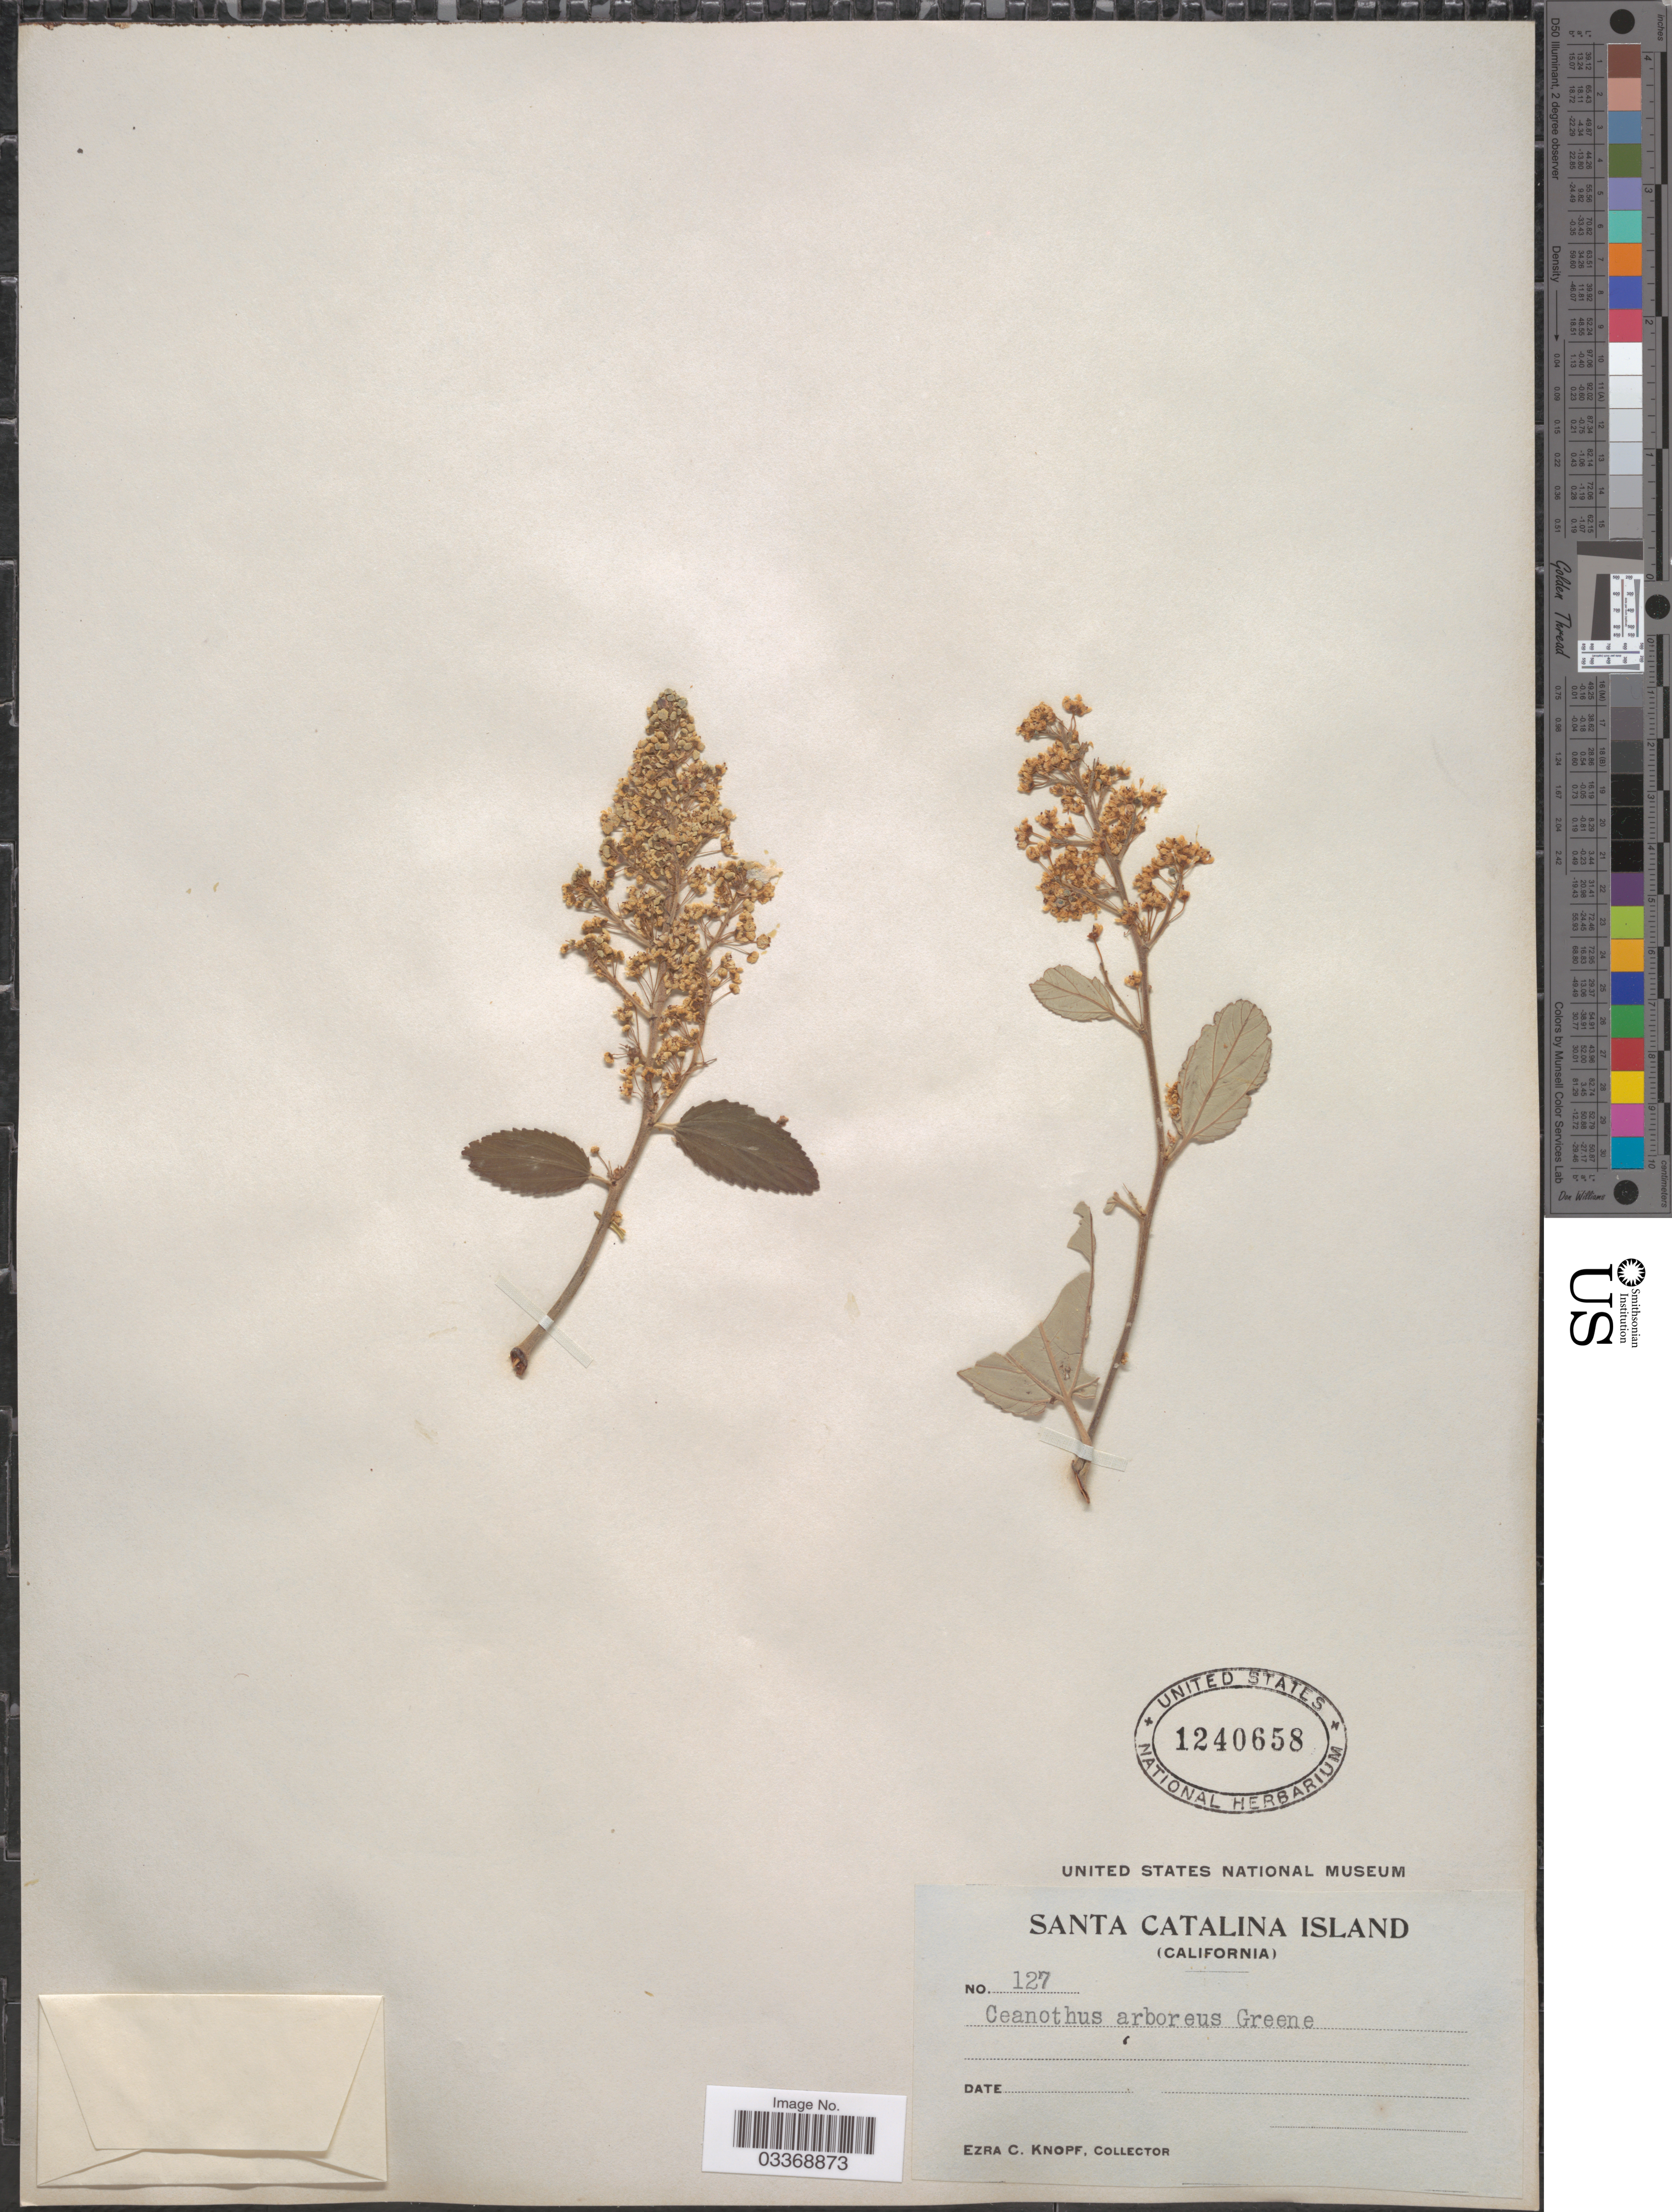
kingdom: Plantae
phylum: Tracheophyta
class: Magnoliopsida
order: Rosales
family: Rhamnaceae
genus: Ceanothus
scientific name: Ceanothus arboreus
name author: Greene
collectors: E. Knopf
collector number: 127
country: United States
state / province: California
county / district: Los Angeles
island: Santa Catalina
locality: Santa Catalina Island.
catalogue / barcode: US 1240658